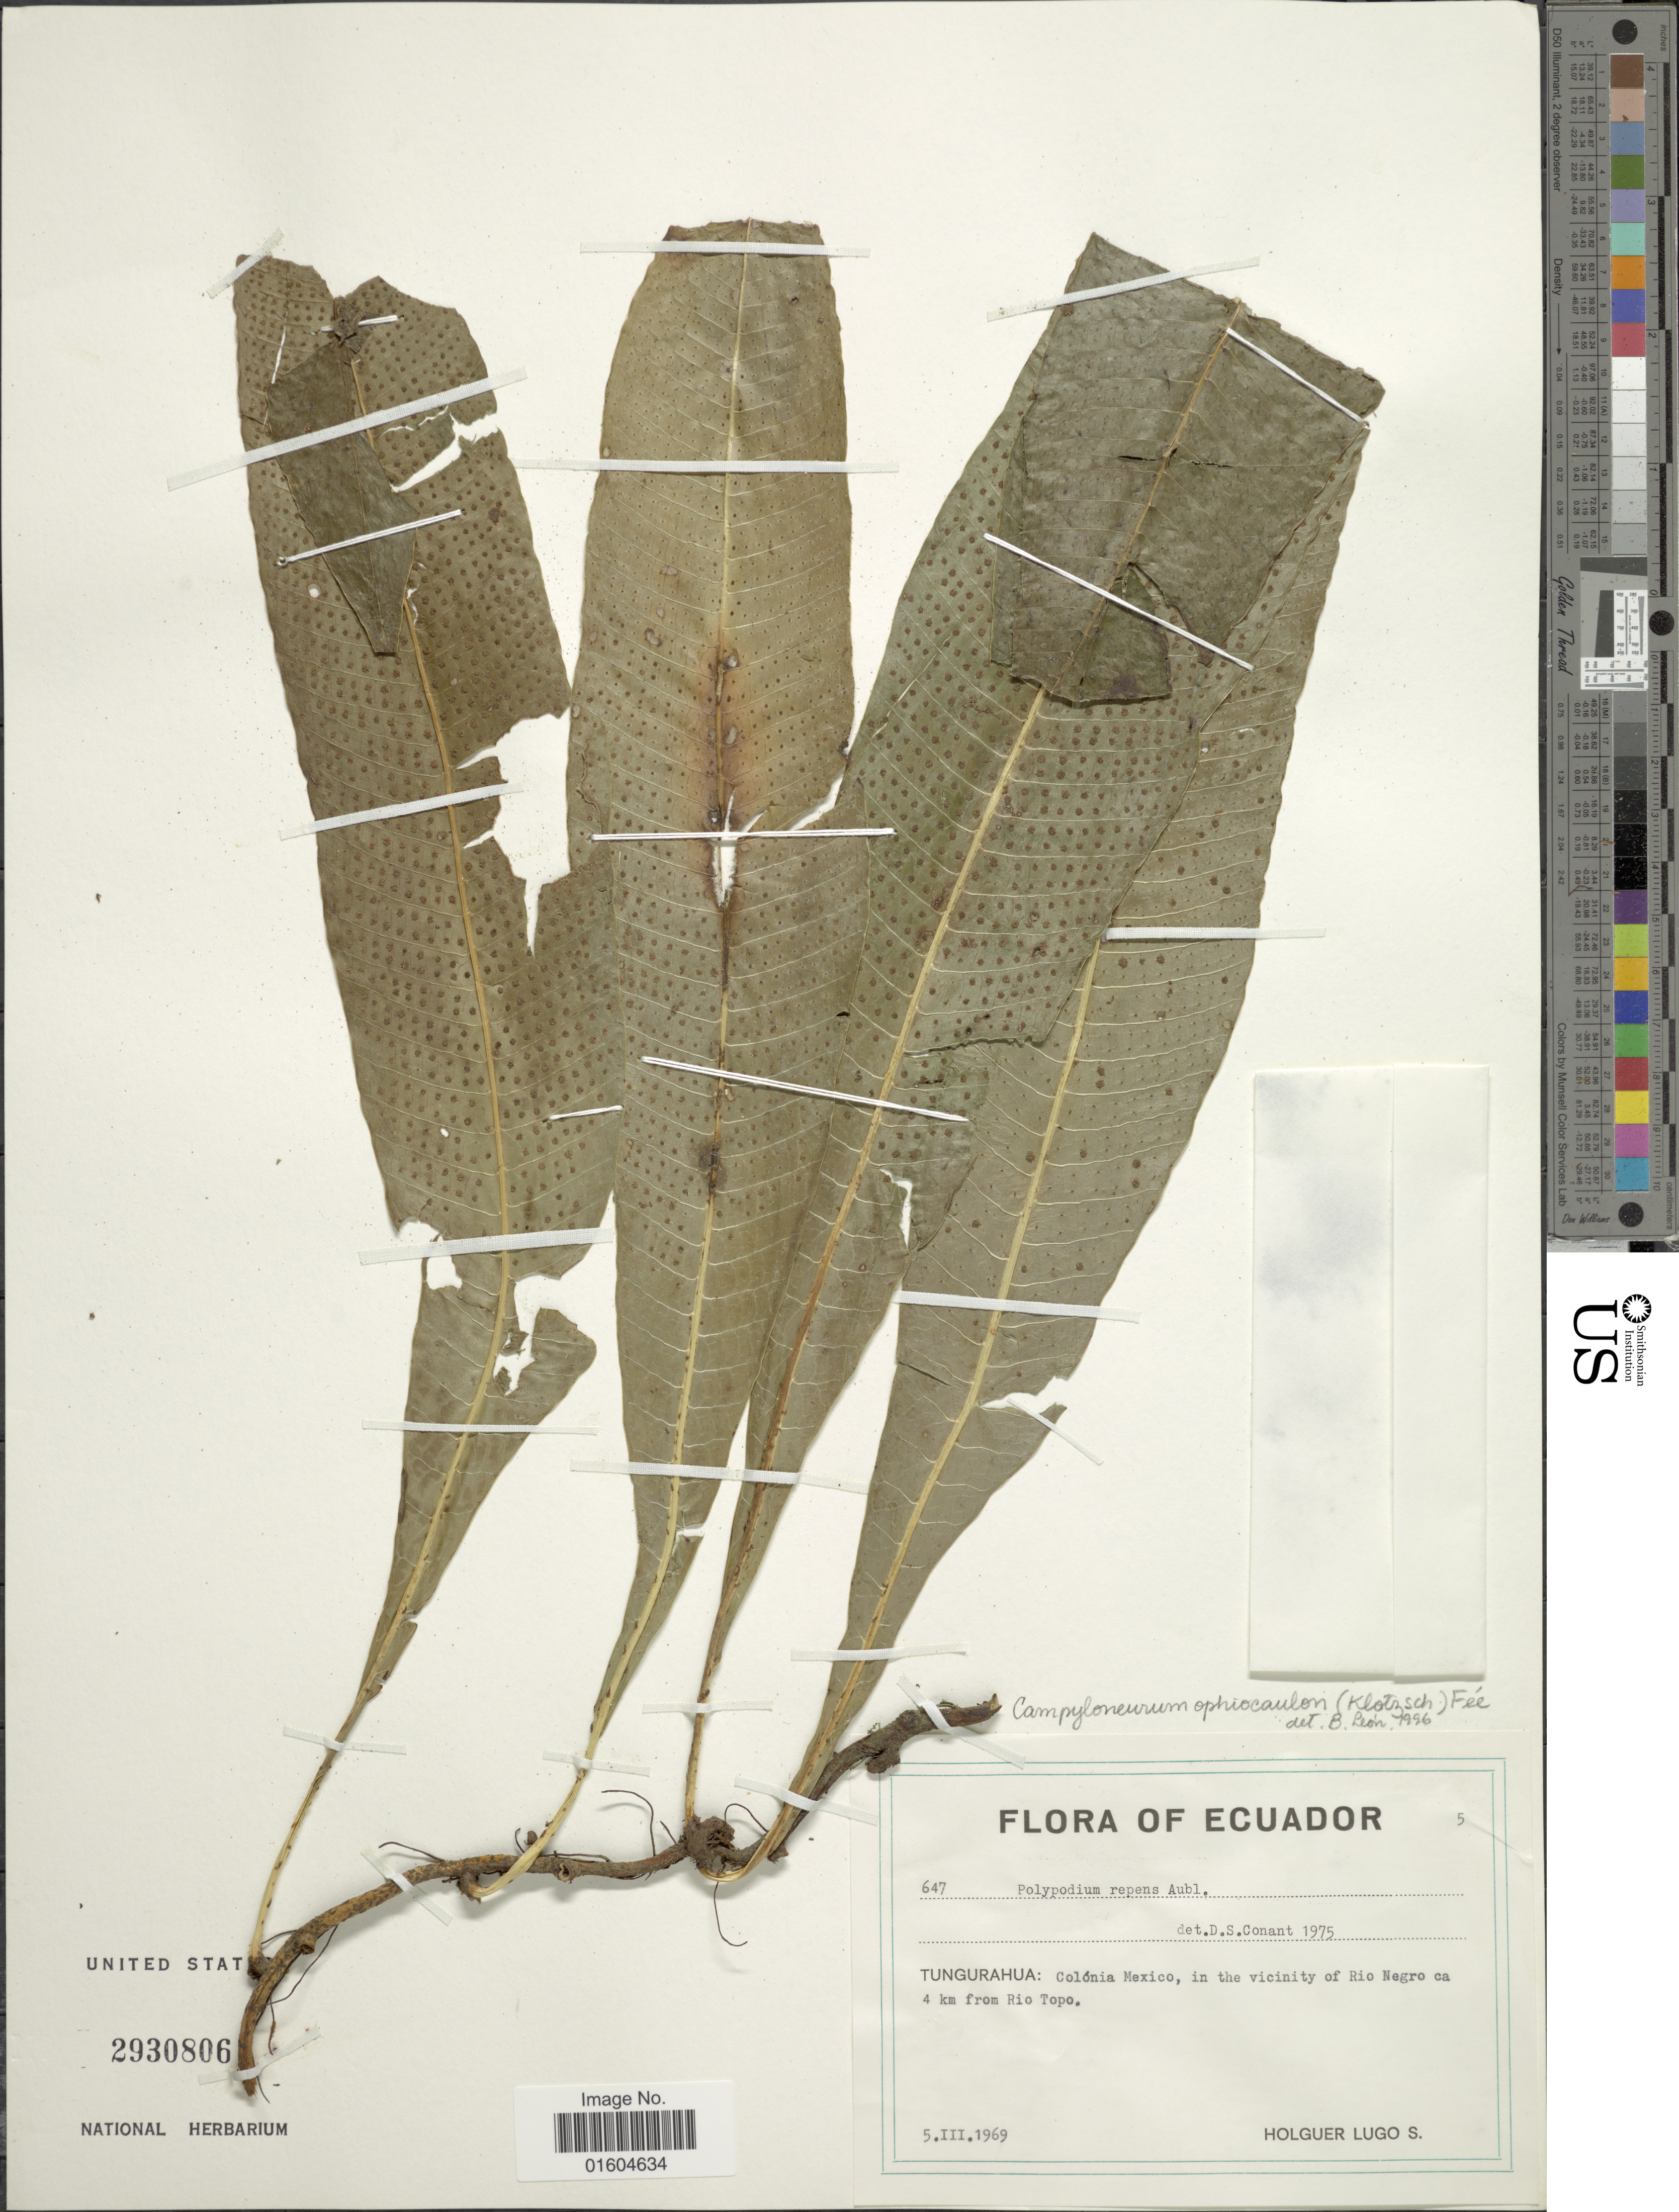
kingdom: Plantae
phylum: Tracheophyta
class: Polypodiopsida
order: Polypodiales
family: Polypodiaceae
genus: Campyloneurum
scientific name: Campyloneurum ophiocaulon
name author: (Klotzsch) Fée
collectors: H. Lugo S.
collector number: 647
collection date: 1969-03-05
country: Ecuador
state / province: Tungurahua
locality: Ecuador. Tungurahua; Colonia Mexico, in the vicinity of Rio Negro ca 4 km from Rio Topo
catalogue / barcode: US 2930806